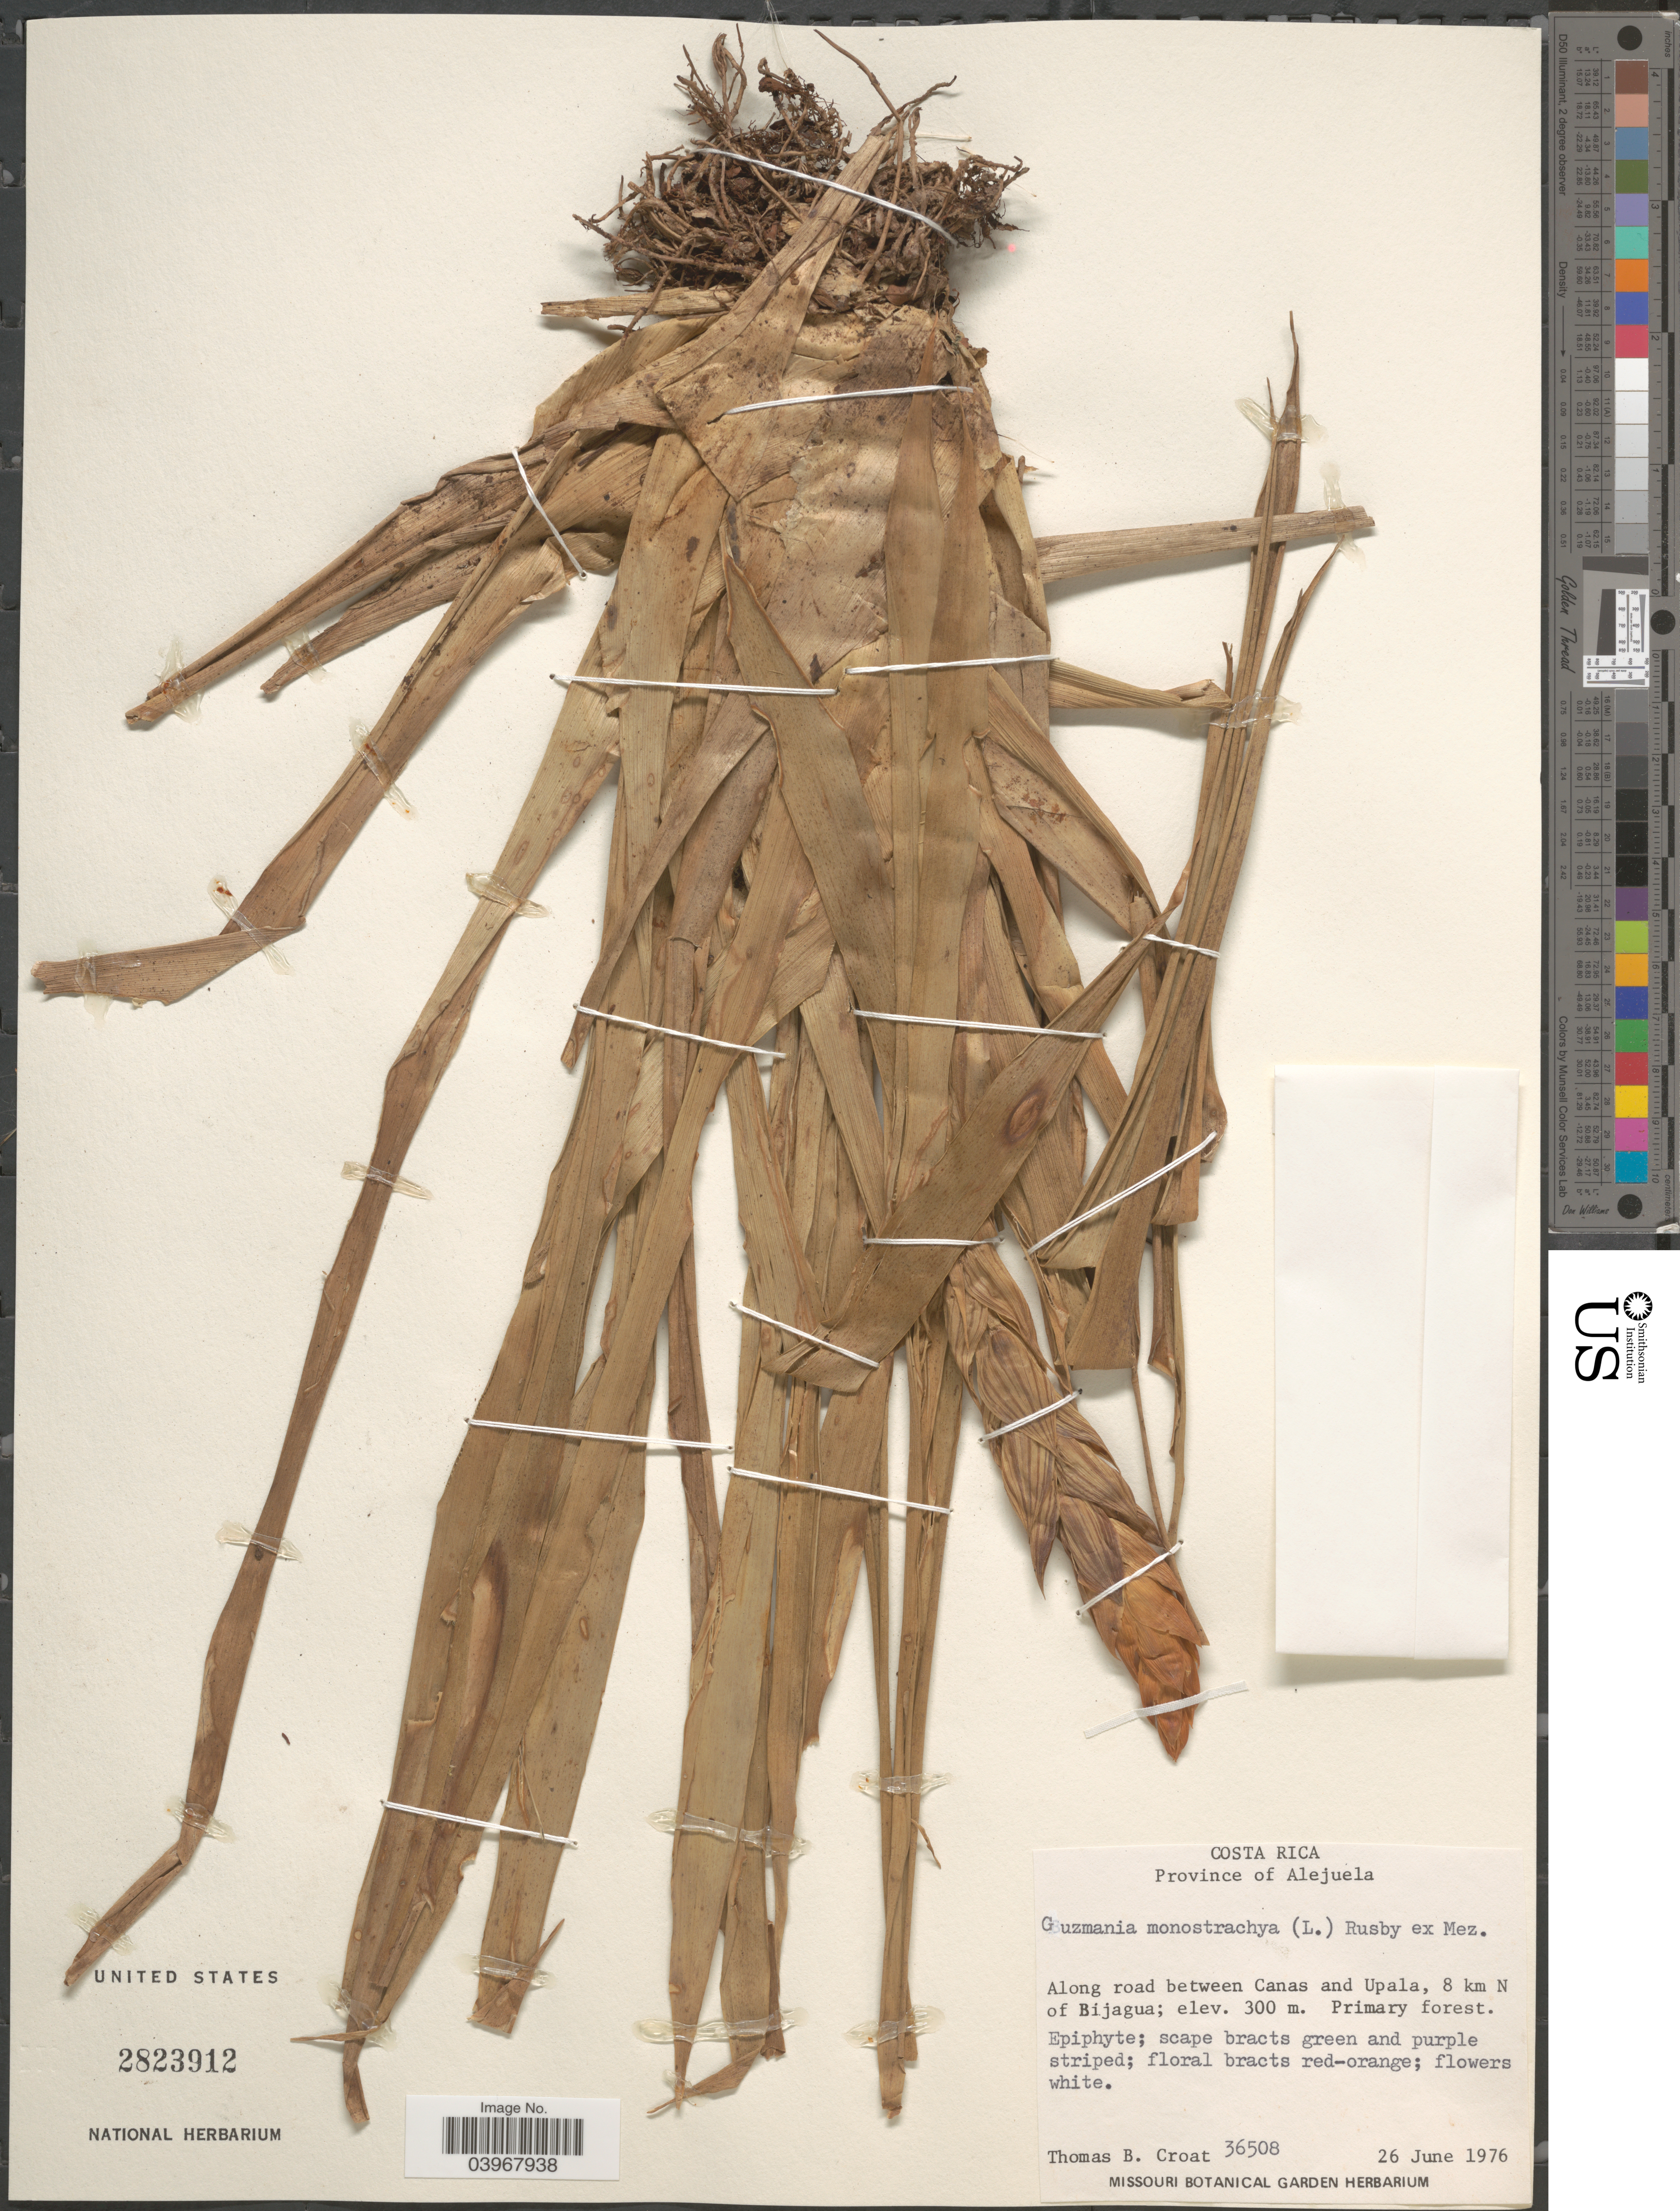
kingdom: Plantae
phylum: Tracheophyta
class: Liliopsida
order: Poales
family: Bromeliaceae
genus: Guzmania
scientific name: Guzmania monostachia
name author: (L.) Rusby ex Mez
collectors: T. B. Croat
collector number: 36508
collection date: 1976-06-26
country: Costa Rica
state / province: Alajuela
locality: Along road between Canas and Upala, 8 km N of Bijagua.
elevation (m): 300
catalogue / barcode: US 2823912